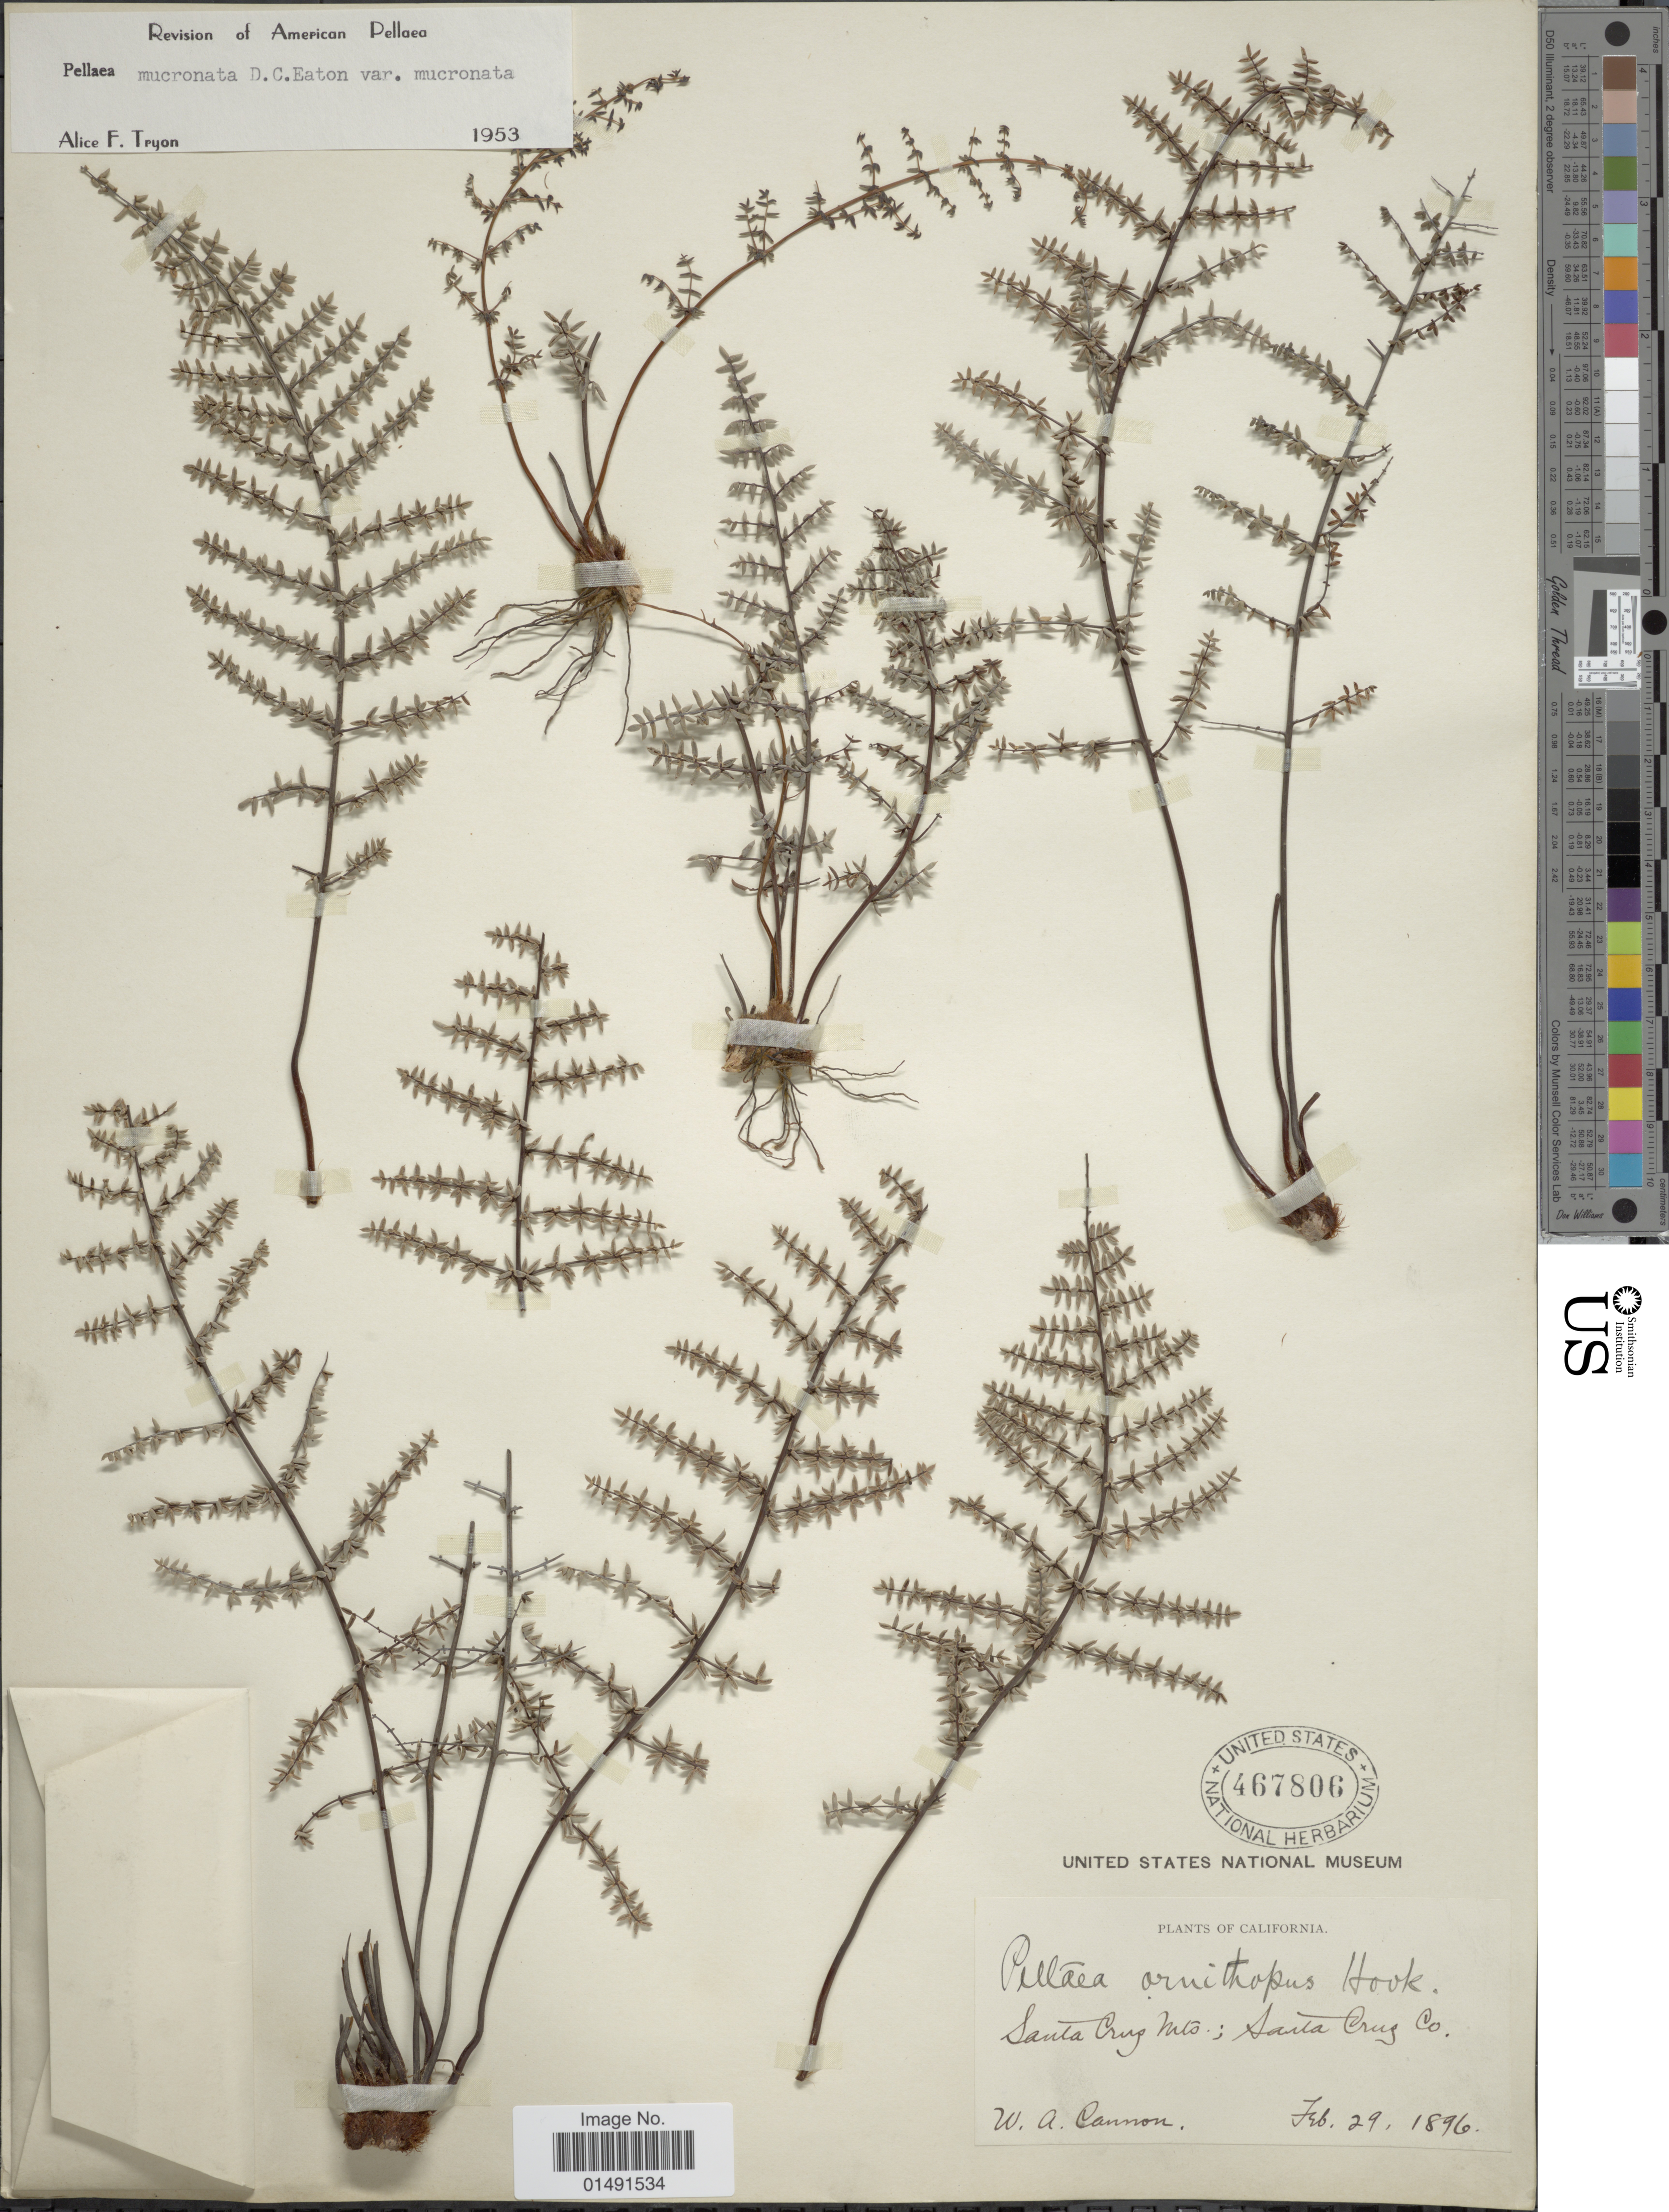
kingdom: Plantae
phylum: Tracheophyta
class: Polypodiopsida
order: Polypodiales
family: Pteridaceae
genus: Pellaea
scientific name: Pellaea mucronata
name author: (D.C. Eaton) D.C. Eaton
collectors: W. Cannon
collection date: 1896-02-29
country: United States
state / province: California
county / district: Santa Cruz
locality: Santa Cruz; Santa Cruz Co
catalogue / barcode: US 467806